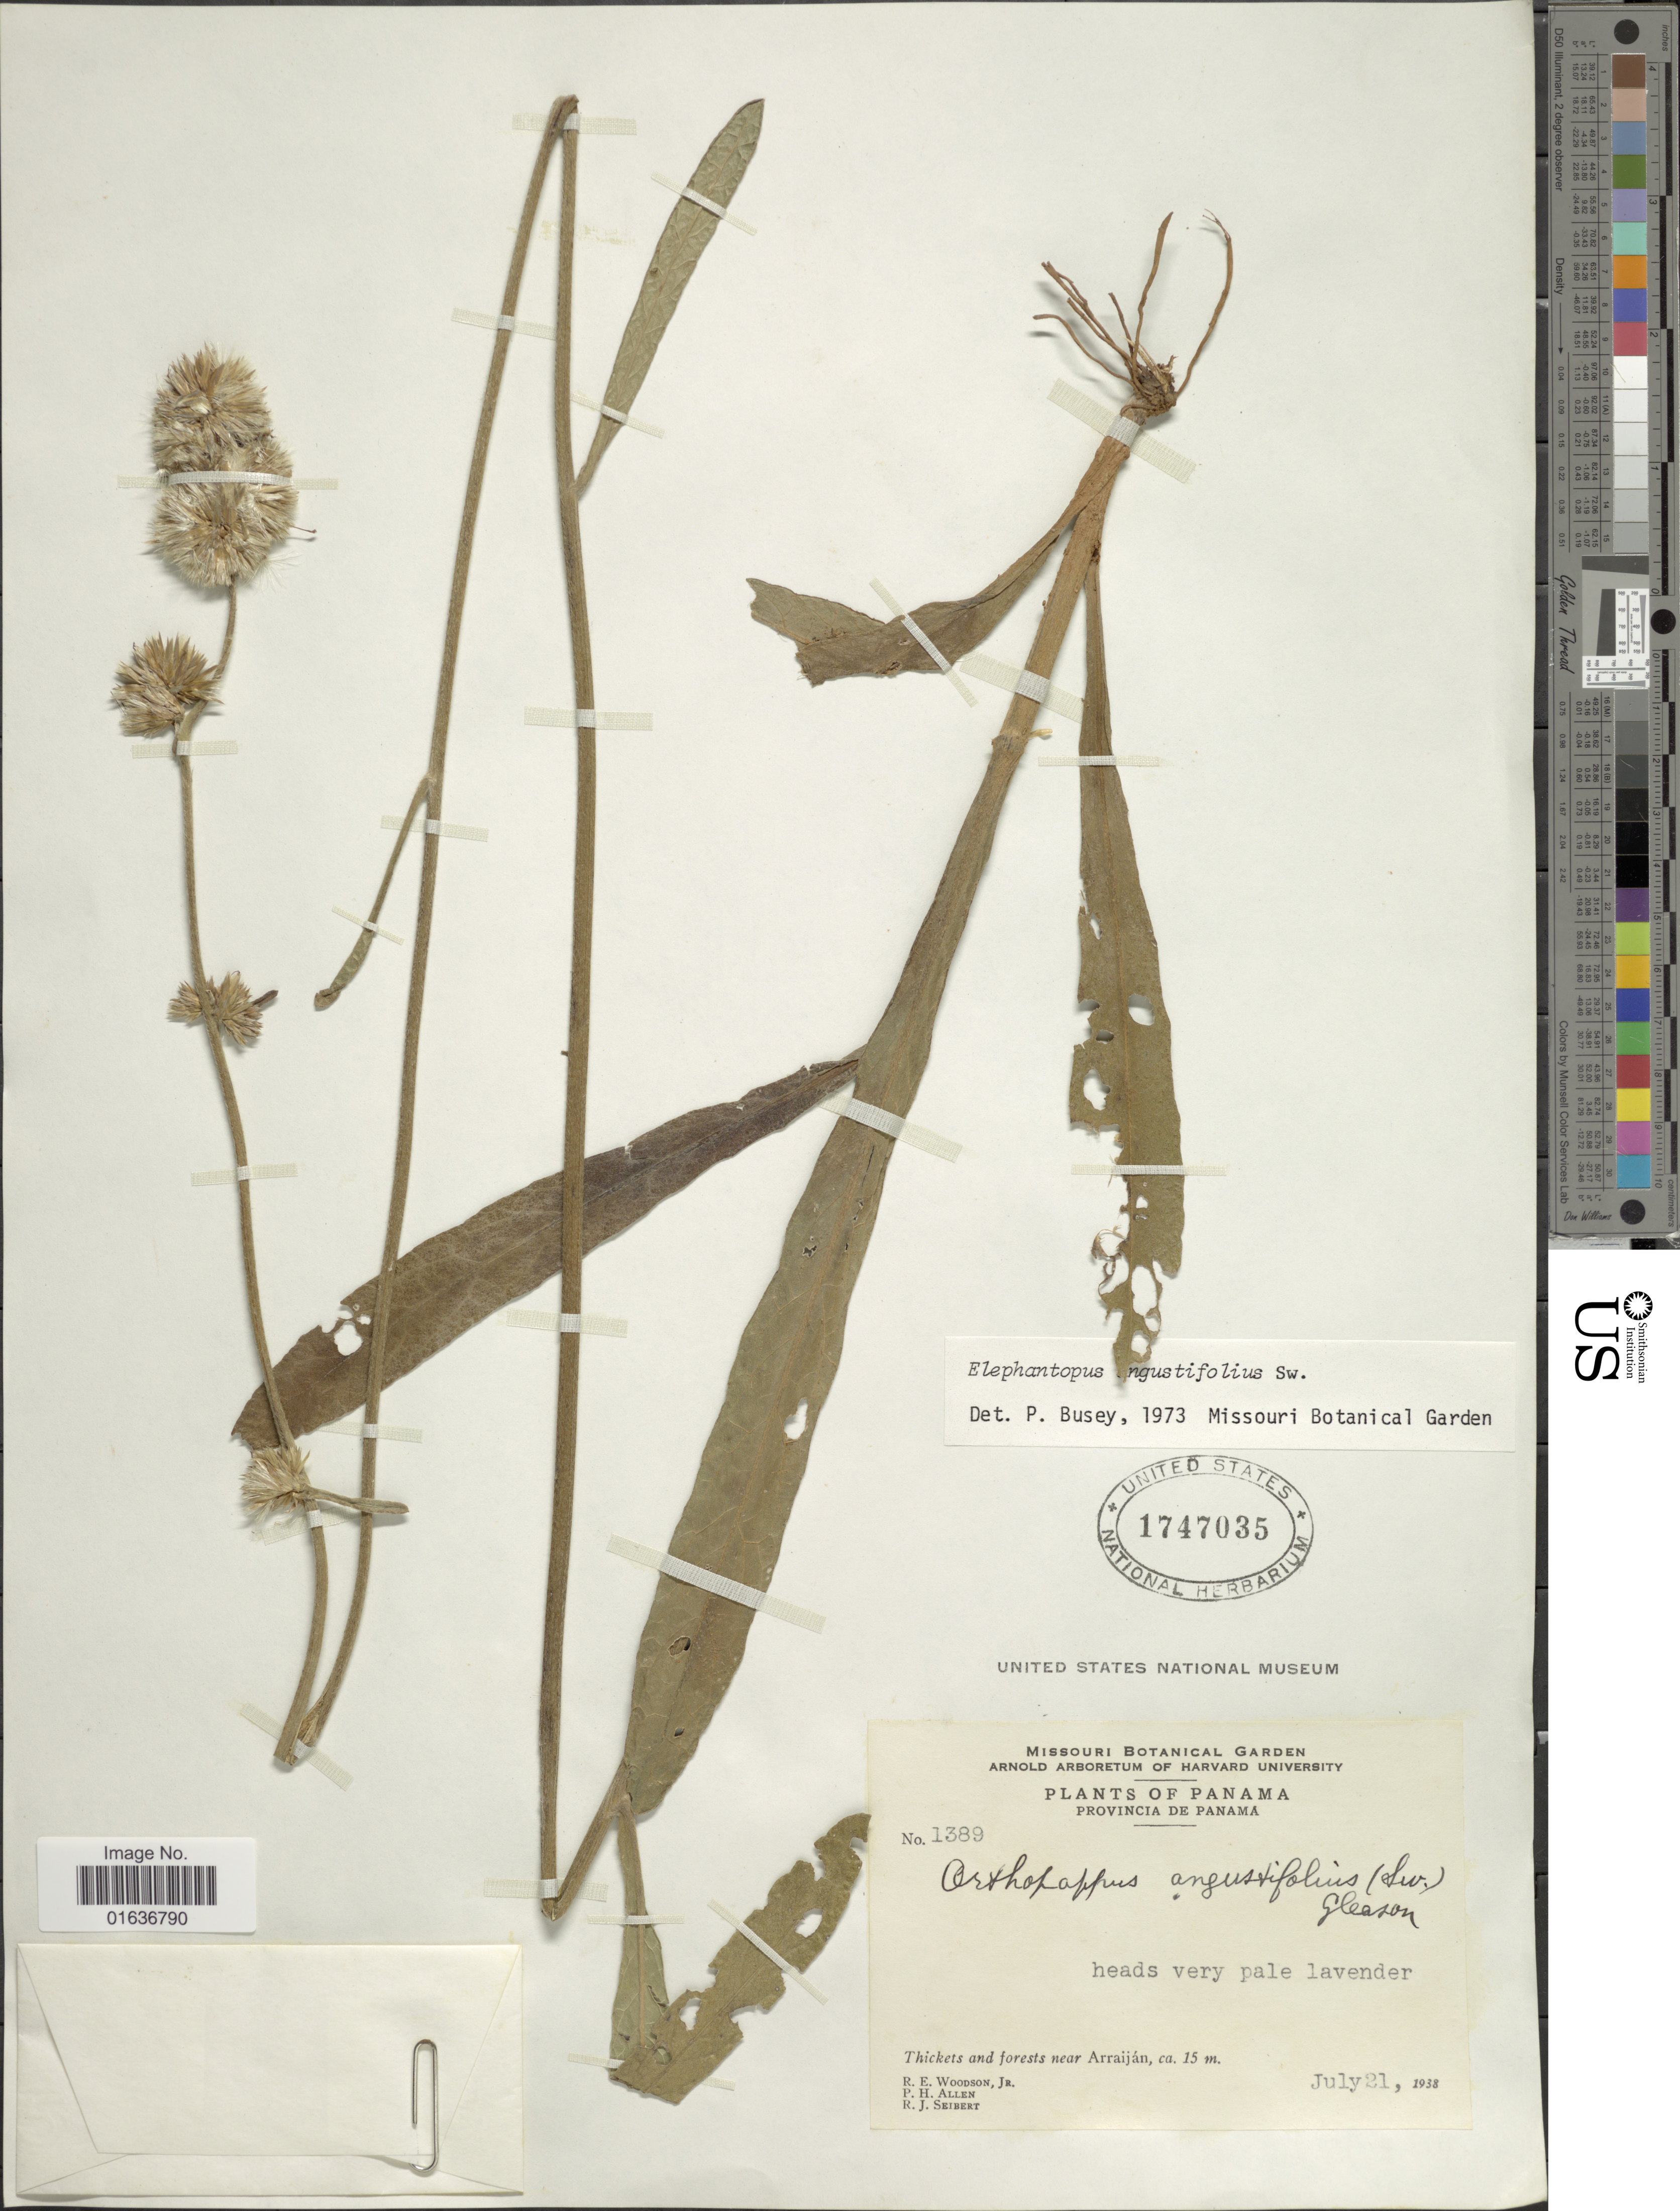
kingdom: Plantae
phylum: Tracheophyta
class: Magnoliopsida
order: Asterales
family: Asteraceae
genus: Elephantopus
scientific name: Elephantopus angustifolius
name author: Sw.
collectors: R. E. Woodson, P. H. Allen & R. J. Seibert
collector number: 1389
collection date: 1938-07-21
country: Panama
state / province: Panamá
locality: Thcikets and forest near Arraijan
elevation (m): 15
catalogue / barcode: US 1747035